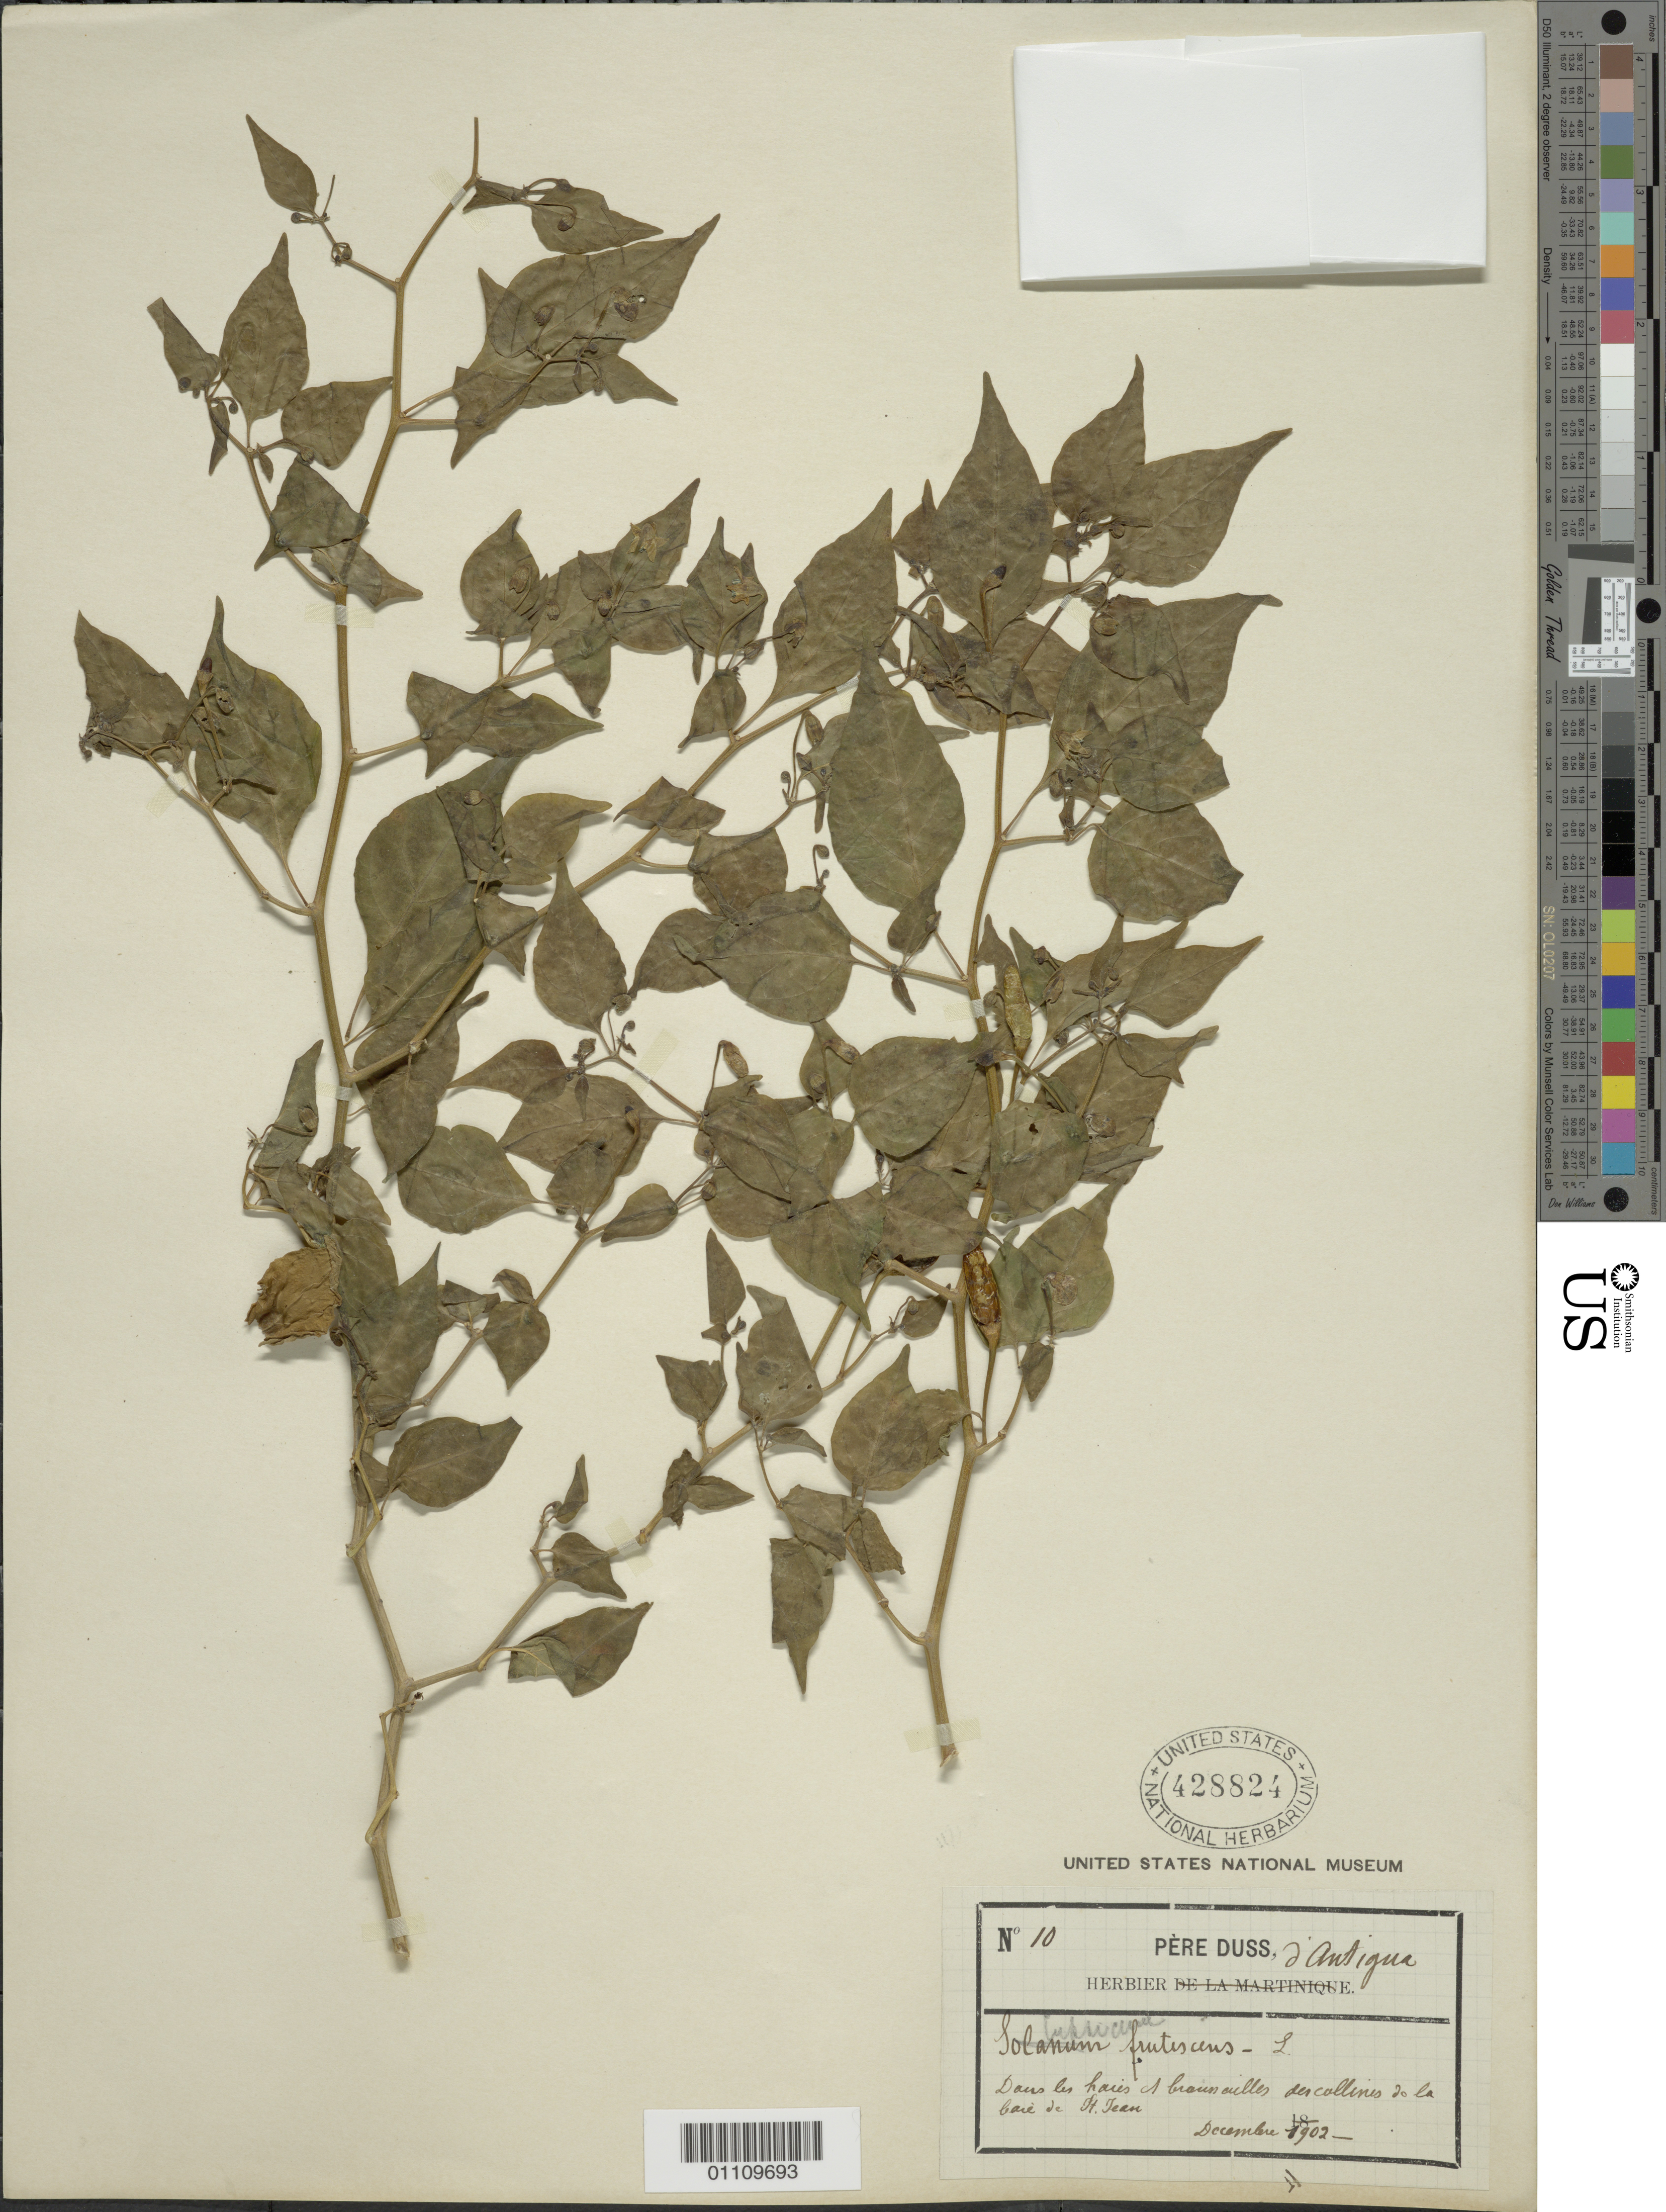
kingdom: Plantae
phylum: Tracheophyta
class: Magnoliopsida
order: Solanales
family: Solanaceae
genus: Capsicum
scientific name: Capsicum frutescens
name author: L.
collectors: Père Duss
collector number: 10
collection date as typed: Dec 1902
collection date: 1902-12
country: Antigua and Barbuda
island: Antigua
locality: St. Jean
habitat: Dans les haies et braunailles des collines de la baie de St. Jean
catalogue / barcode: US 428824